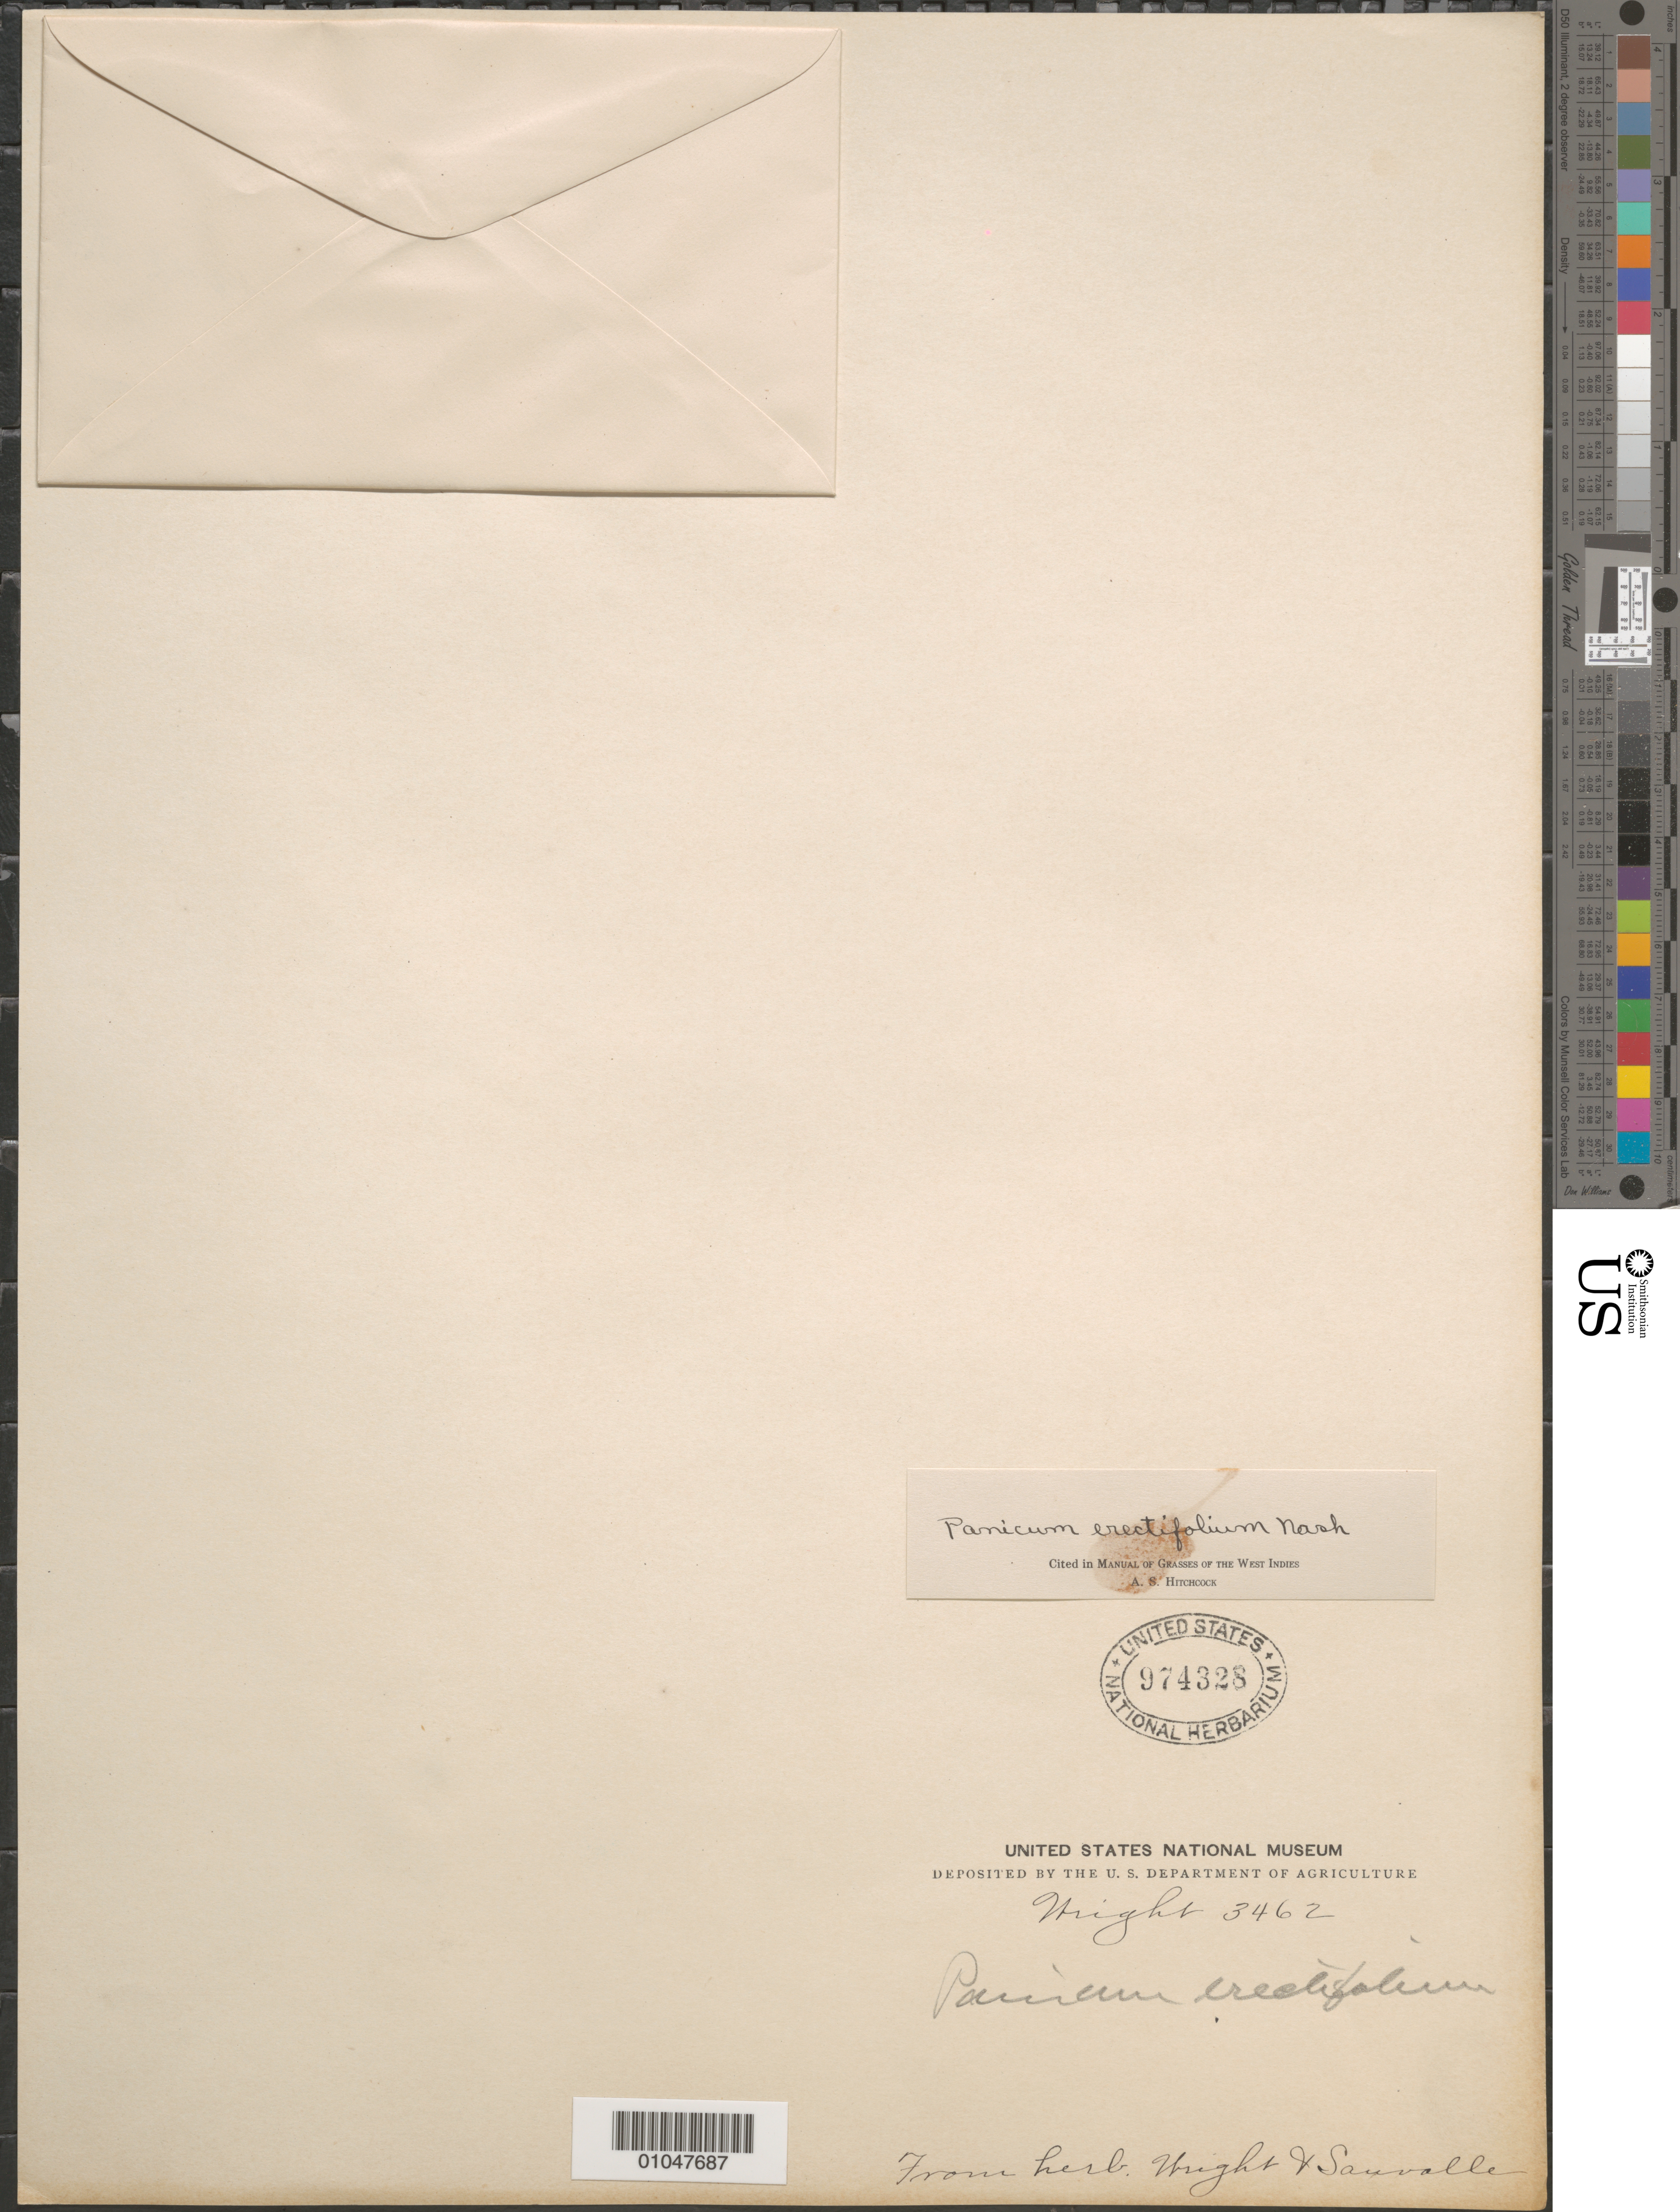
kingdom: Plantae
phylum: Tracheophyta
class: Liliopsida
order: Poales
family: Poaceae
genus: Panicum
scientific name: Panicum erectifolium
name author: Nash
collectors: Wright, --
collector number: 3462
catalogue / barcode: US 974328